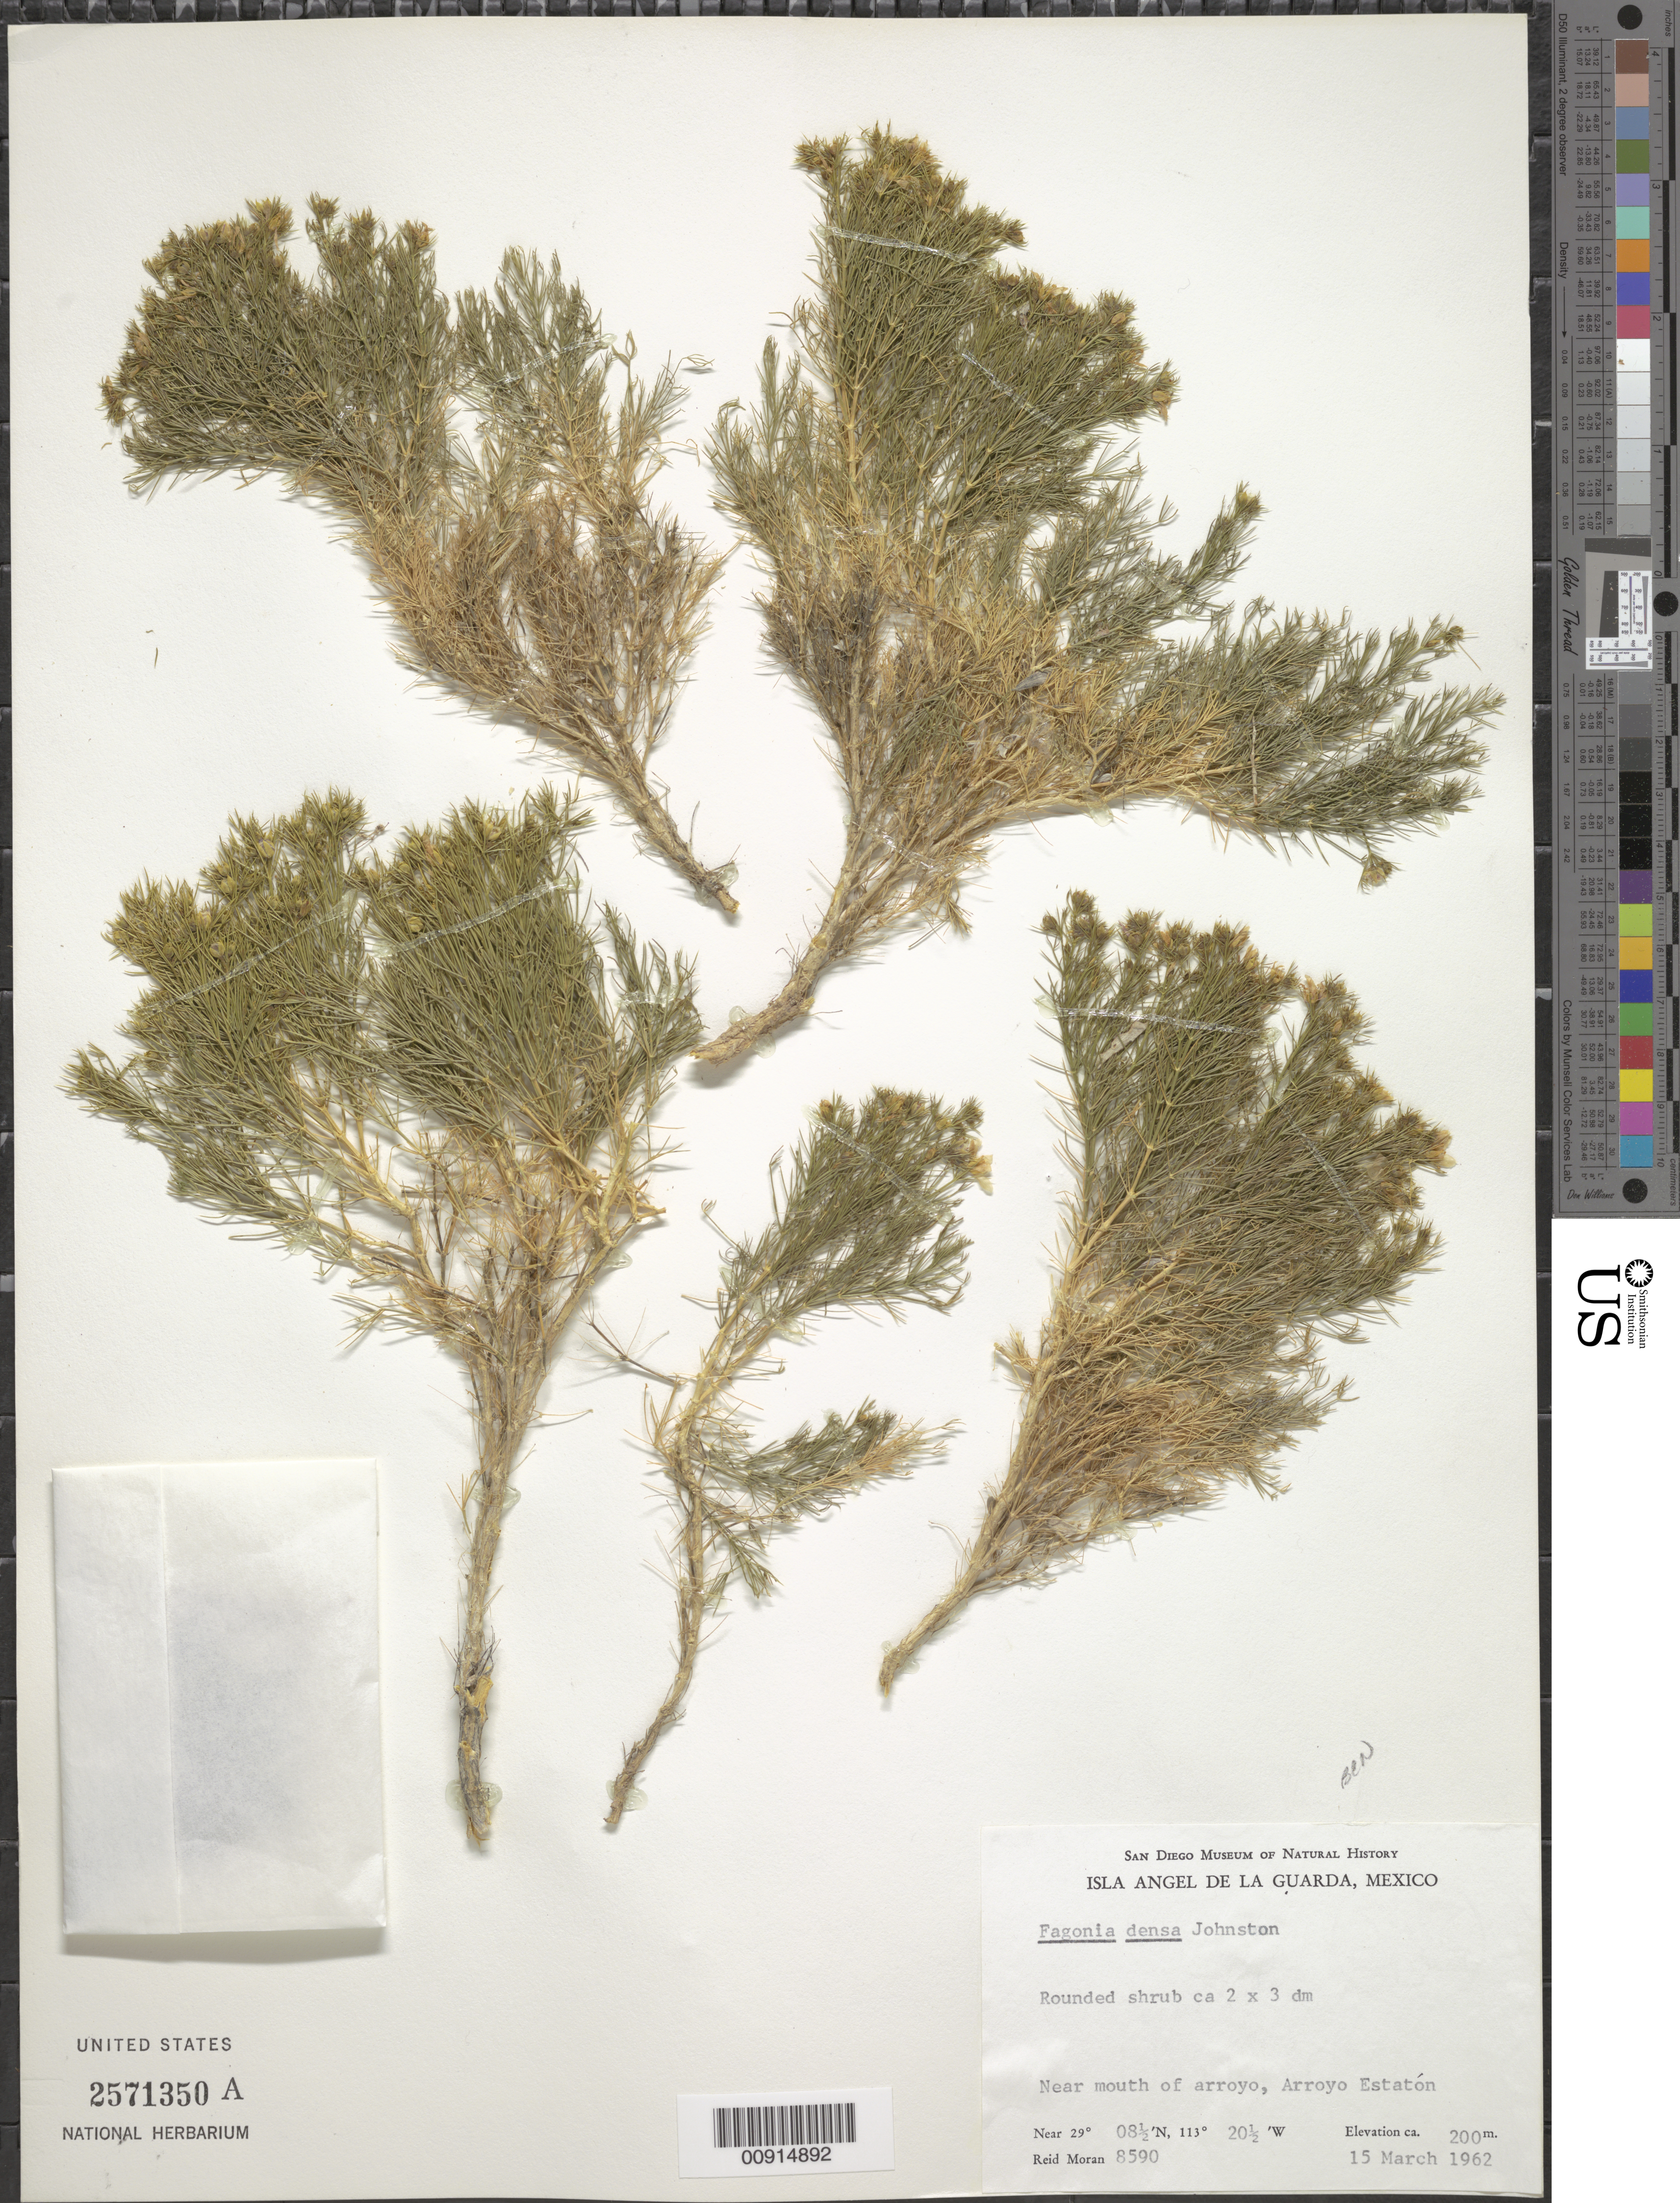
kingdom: Plantae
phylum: Tracheophyta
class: Magnoliopsida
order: Zygophyllales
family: Zygophyllaceae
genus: Fagonia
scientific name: Fagonia densa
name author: I.M. Johnst.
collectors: R. V. Moran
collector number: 8590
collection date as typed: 15 Mar 1962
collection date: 1962-03-15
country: Mexico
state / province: Baja California Norte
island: Angel de la Guarda I.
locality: Isla Angel de la Guarda: Near mouth of arroyo, Arroyo Estatón.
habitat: Near mouth of arroyo.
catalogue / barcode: US 2571350A